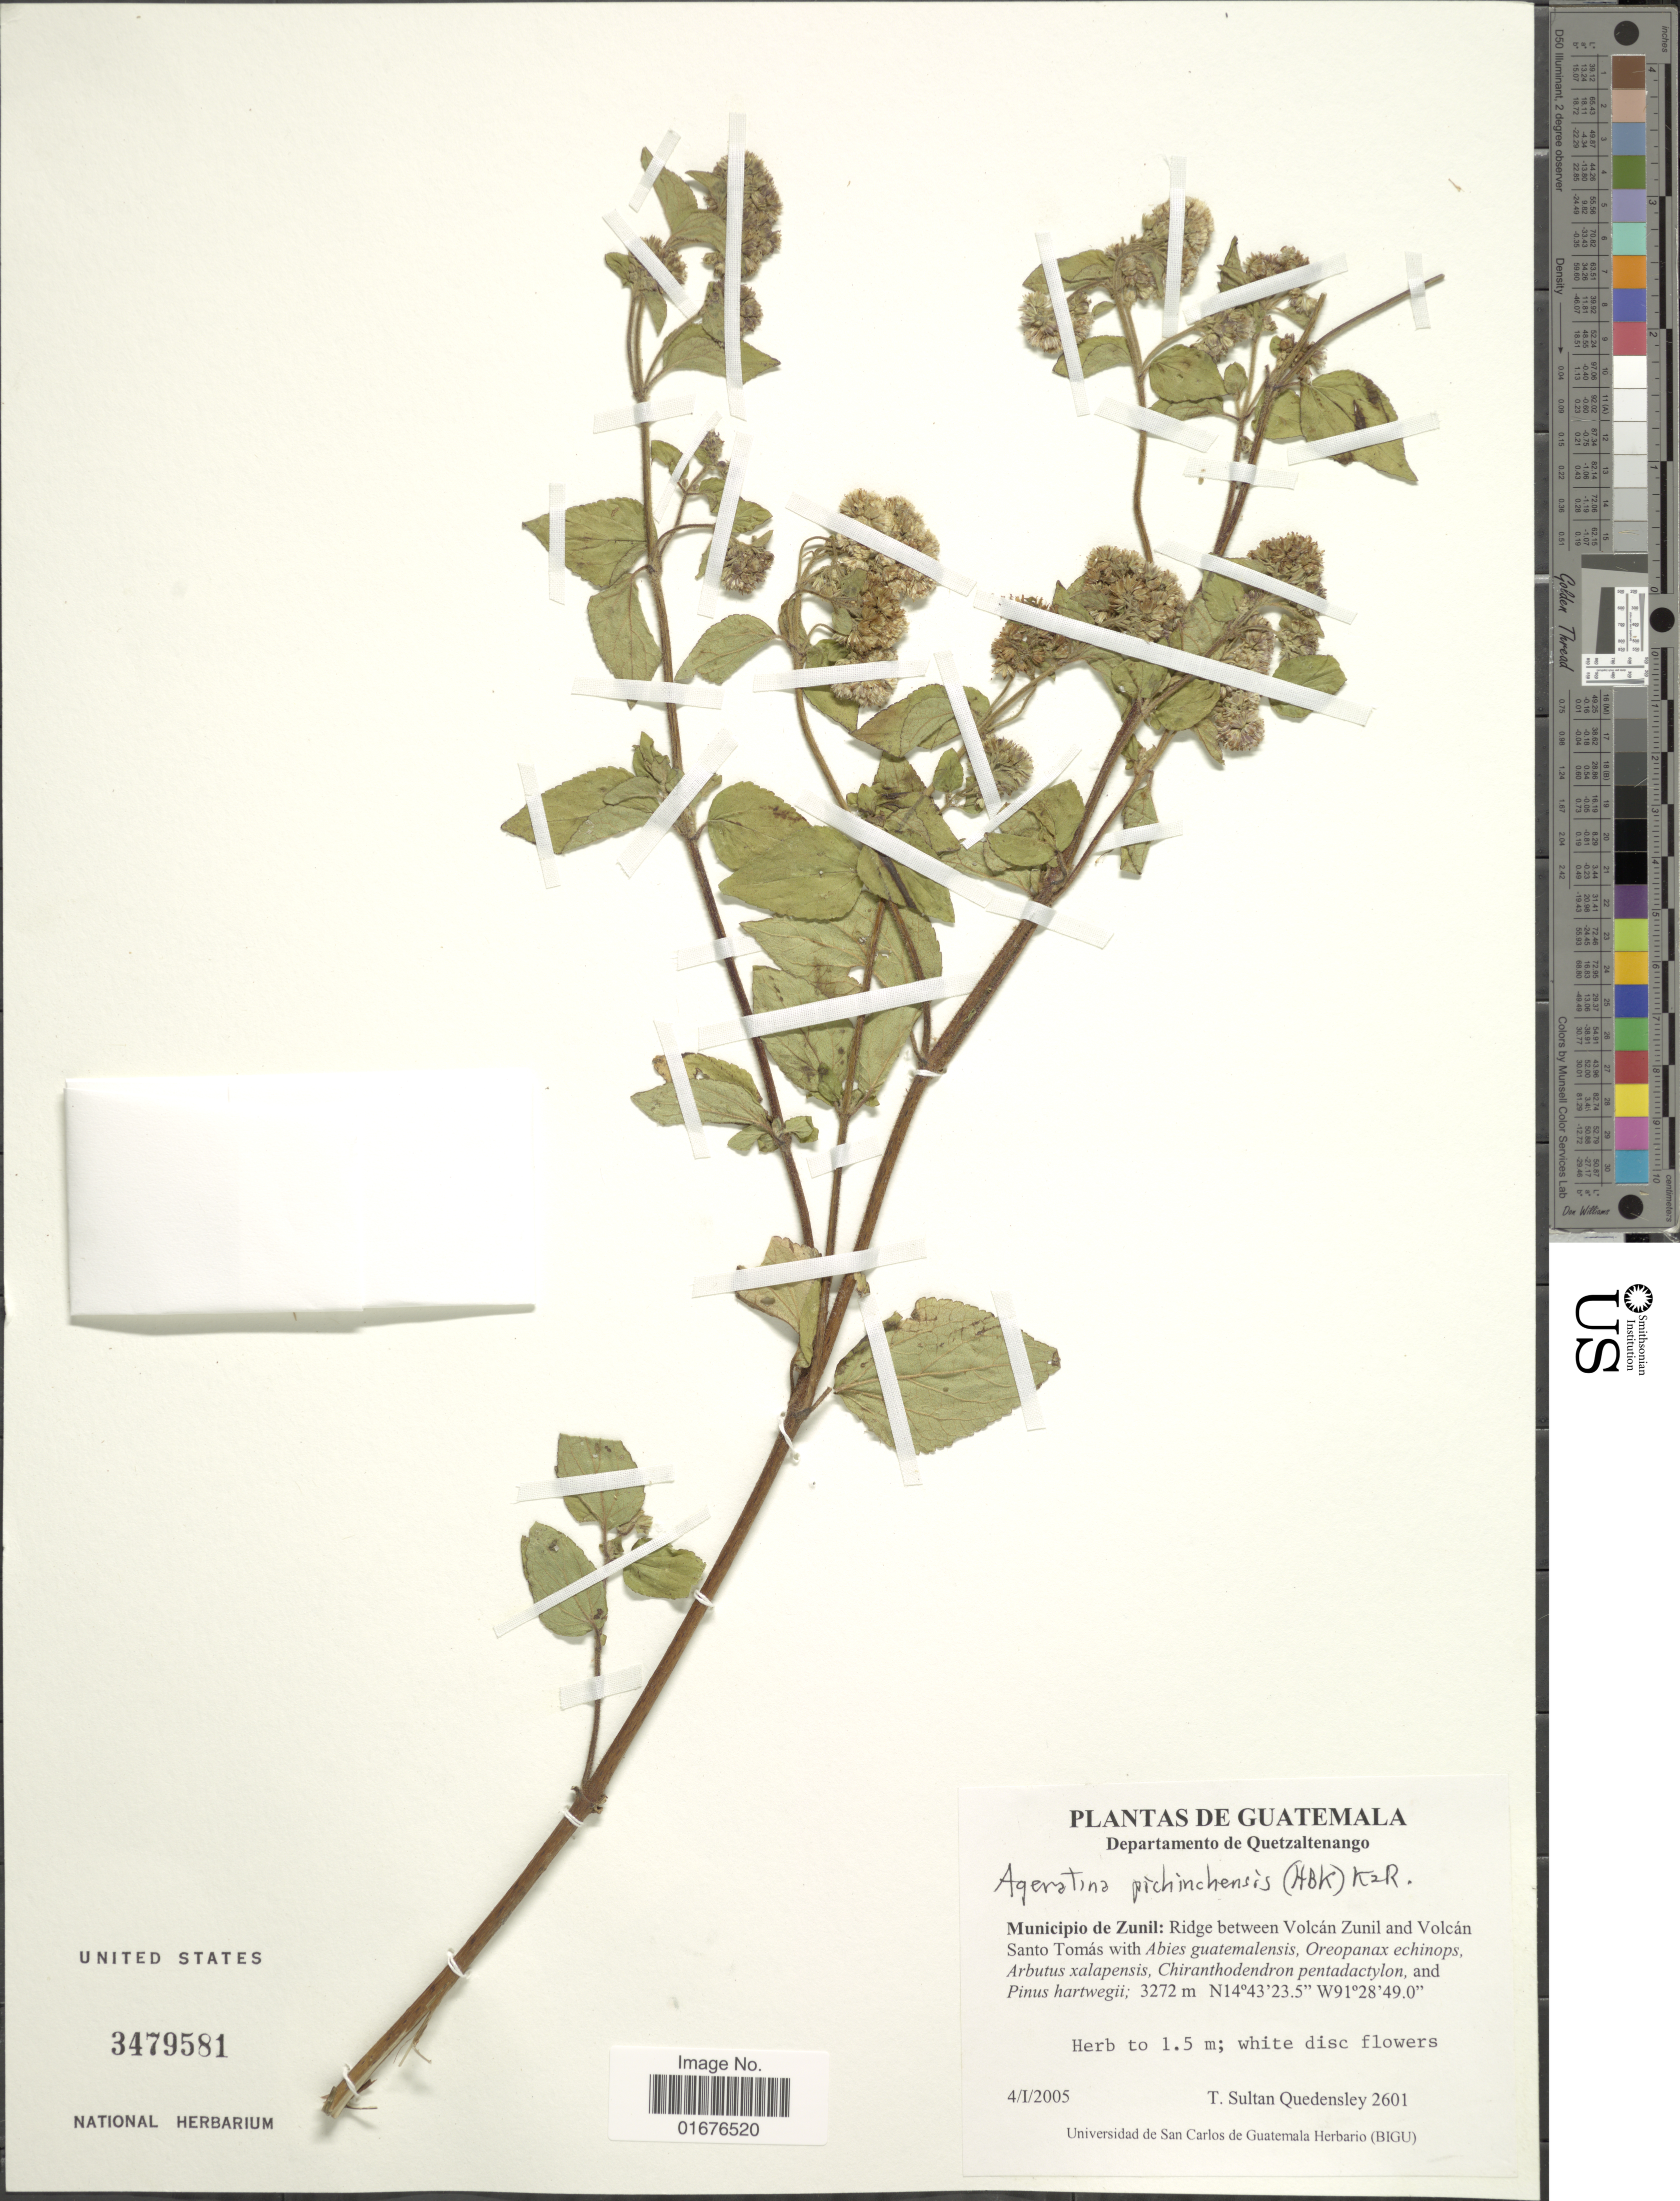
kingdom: Plantae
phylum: Tracheophyta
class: Magnoliopsida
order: Asterales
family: Asteraceae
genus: Ageratina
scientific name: Ageratina pichinchensis var. bustamenta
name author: (DC.) R.M. King & H. Rob.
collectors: T. S. Quedensley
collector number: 2601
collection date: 2005-01-04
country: Guatemala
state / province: Quetzaltenango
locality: Municipio de Zunil: ridge between Volcán Zunil and Volcán Santo Tomás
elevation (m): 3272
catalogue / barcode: US 3479581